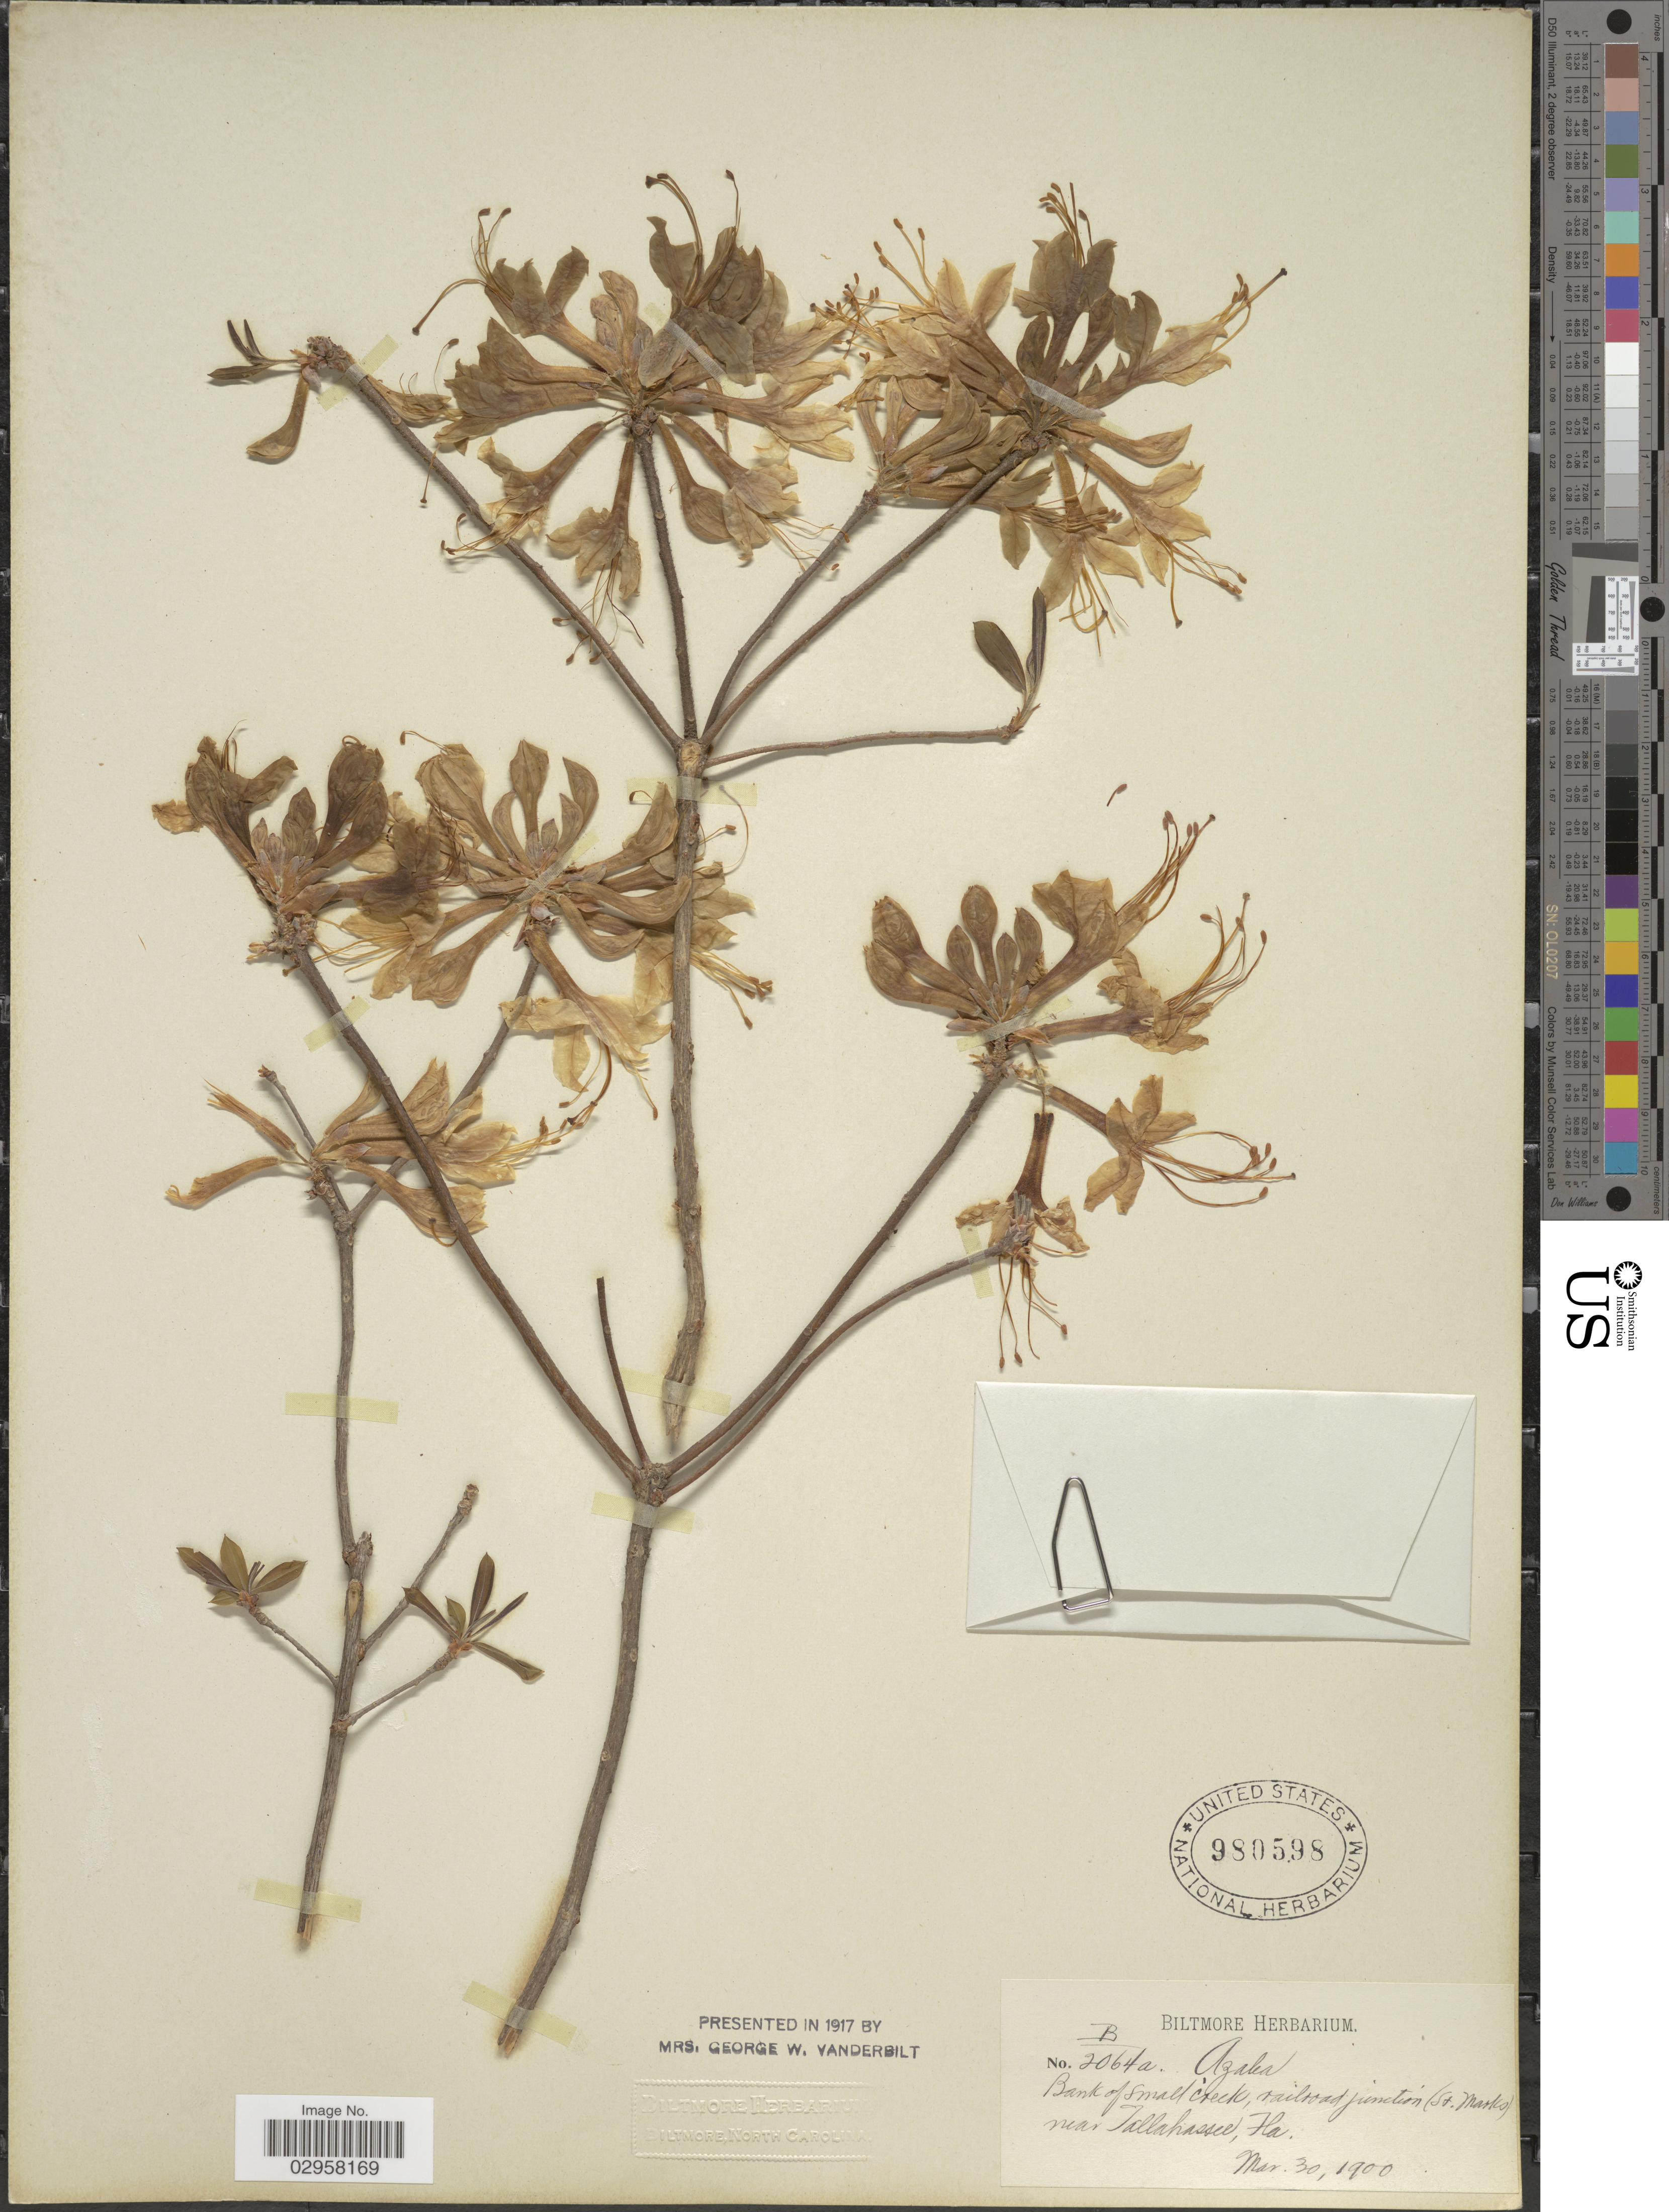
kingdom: Plantae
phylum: Tracheophyta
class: Magnoliopsida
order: Ericales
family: Ericaceae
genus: Rhododendron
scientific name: Rhododendron canescens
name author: (Michx.) Sweet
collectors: ex herb. Biltmore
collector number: B/2064a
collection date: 1900-03-30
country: United States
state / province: Florida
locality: Bank of small creek, railroad junction (St. Marks) near Tallahassee.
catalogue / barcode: US 980598